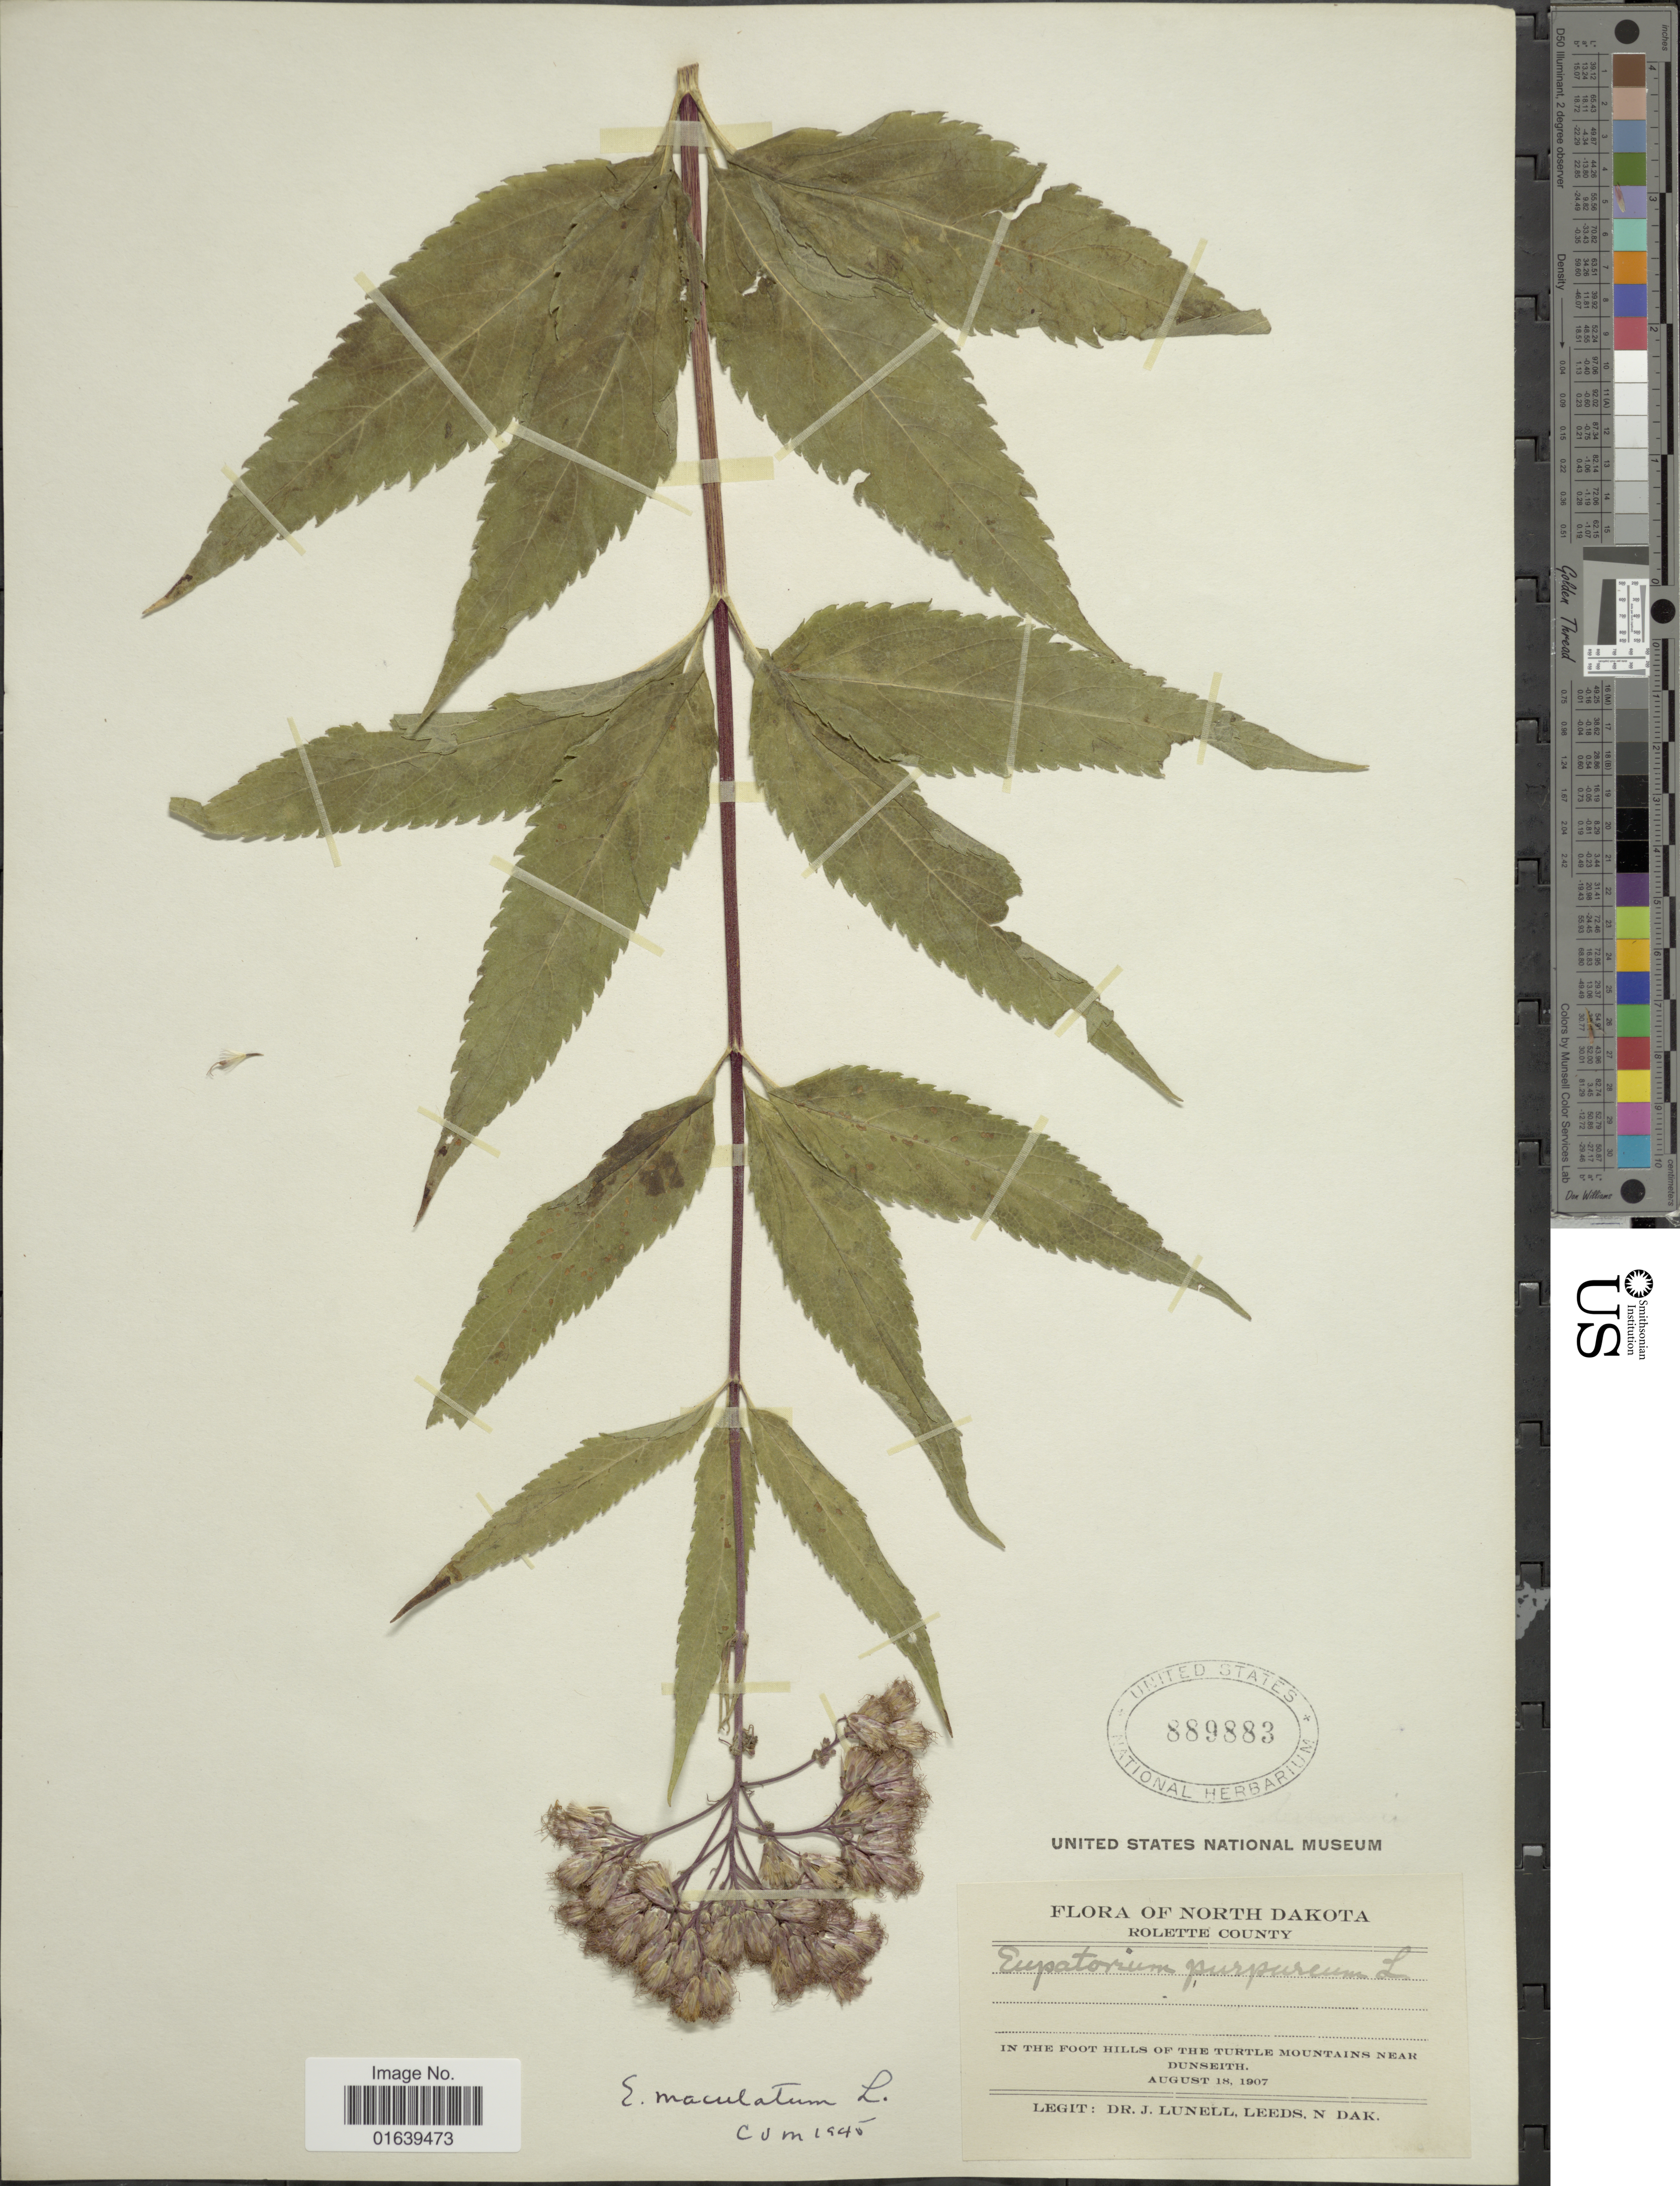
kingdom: Plantae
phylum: Tracheophyta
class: Magnoliopsida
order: Asterales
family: Asteraceae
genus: Eupatorium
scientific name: Eupatorium maculatum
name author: L.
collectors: J. Lunell & Leeds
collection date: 1907-08-18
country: United States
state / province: North Dakota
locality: Rolette County, In the foot hills of the turtle mountains near Dunseith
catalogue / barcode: US 889883